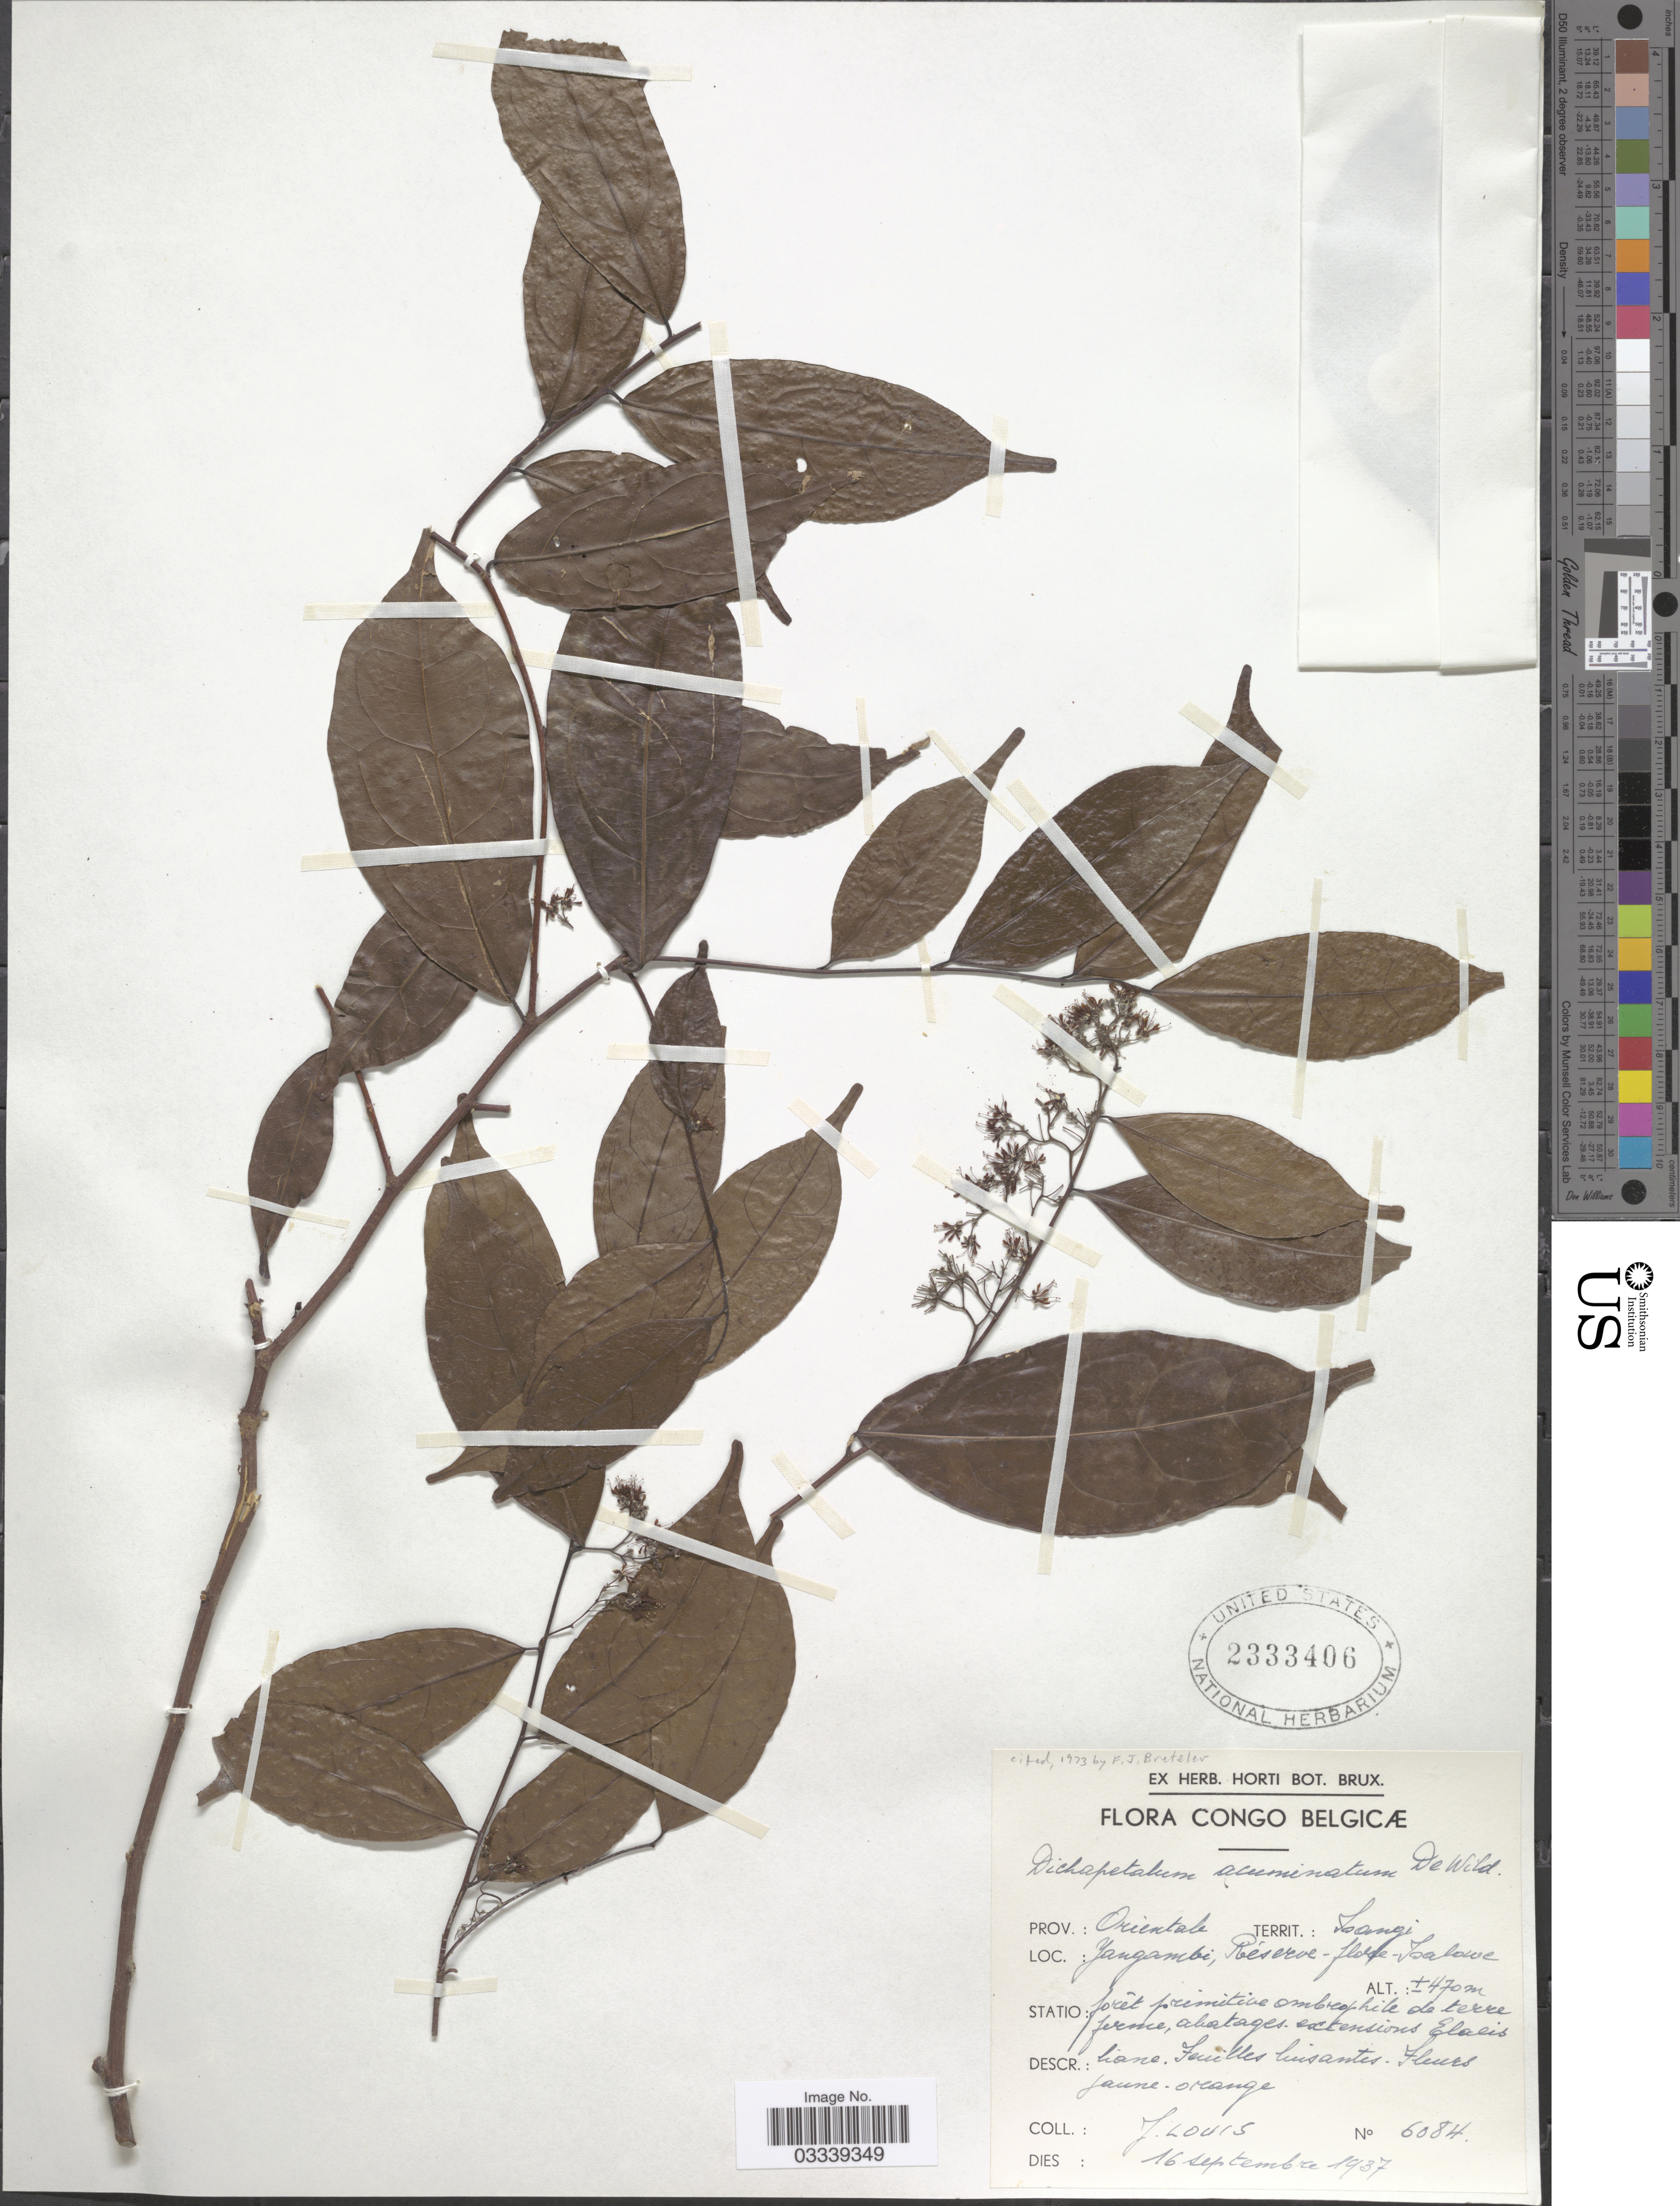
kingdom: Plantae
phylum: Tracheophyta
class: Magnoliopsida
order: Malpighiales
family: Dichapetalaceae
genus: Dichapetalum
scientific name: Dichapetalum acuminatum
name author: De Wild.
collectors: J. Louis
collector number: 6084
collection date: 1937-09-16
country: Congo, Democratic Republic of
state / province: Tshopo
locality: Congo Belgicæ, Territ.: Isangi, Yangambi, Réserve-flore-Isalowe.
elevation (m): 470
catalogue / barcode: US 2333406